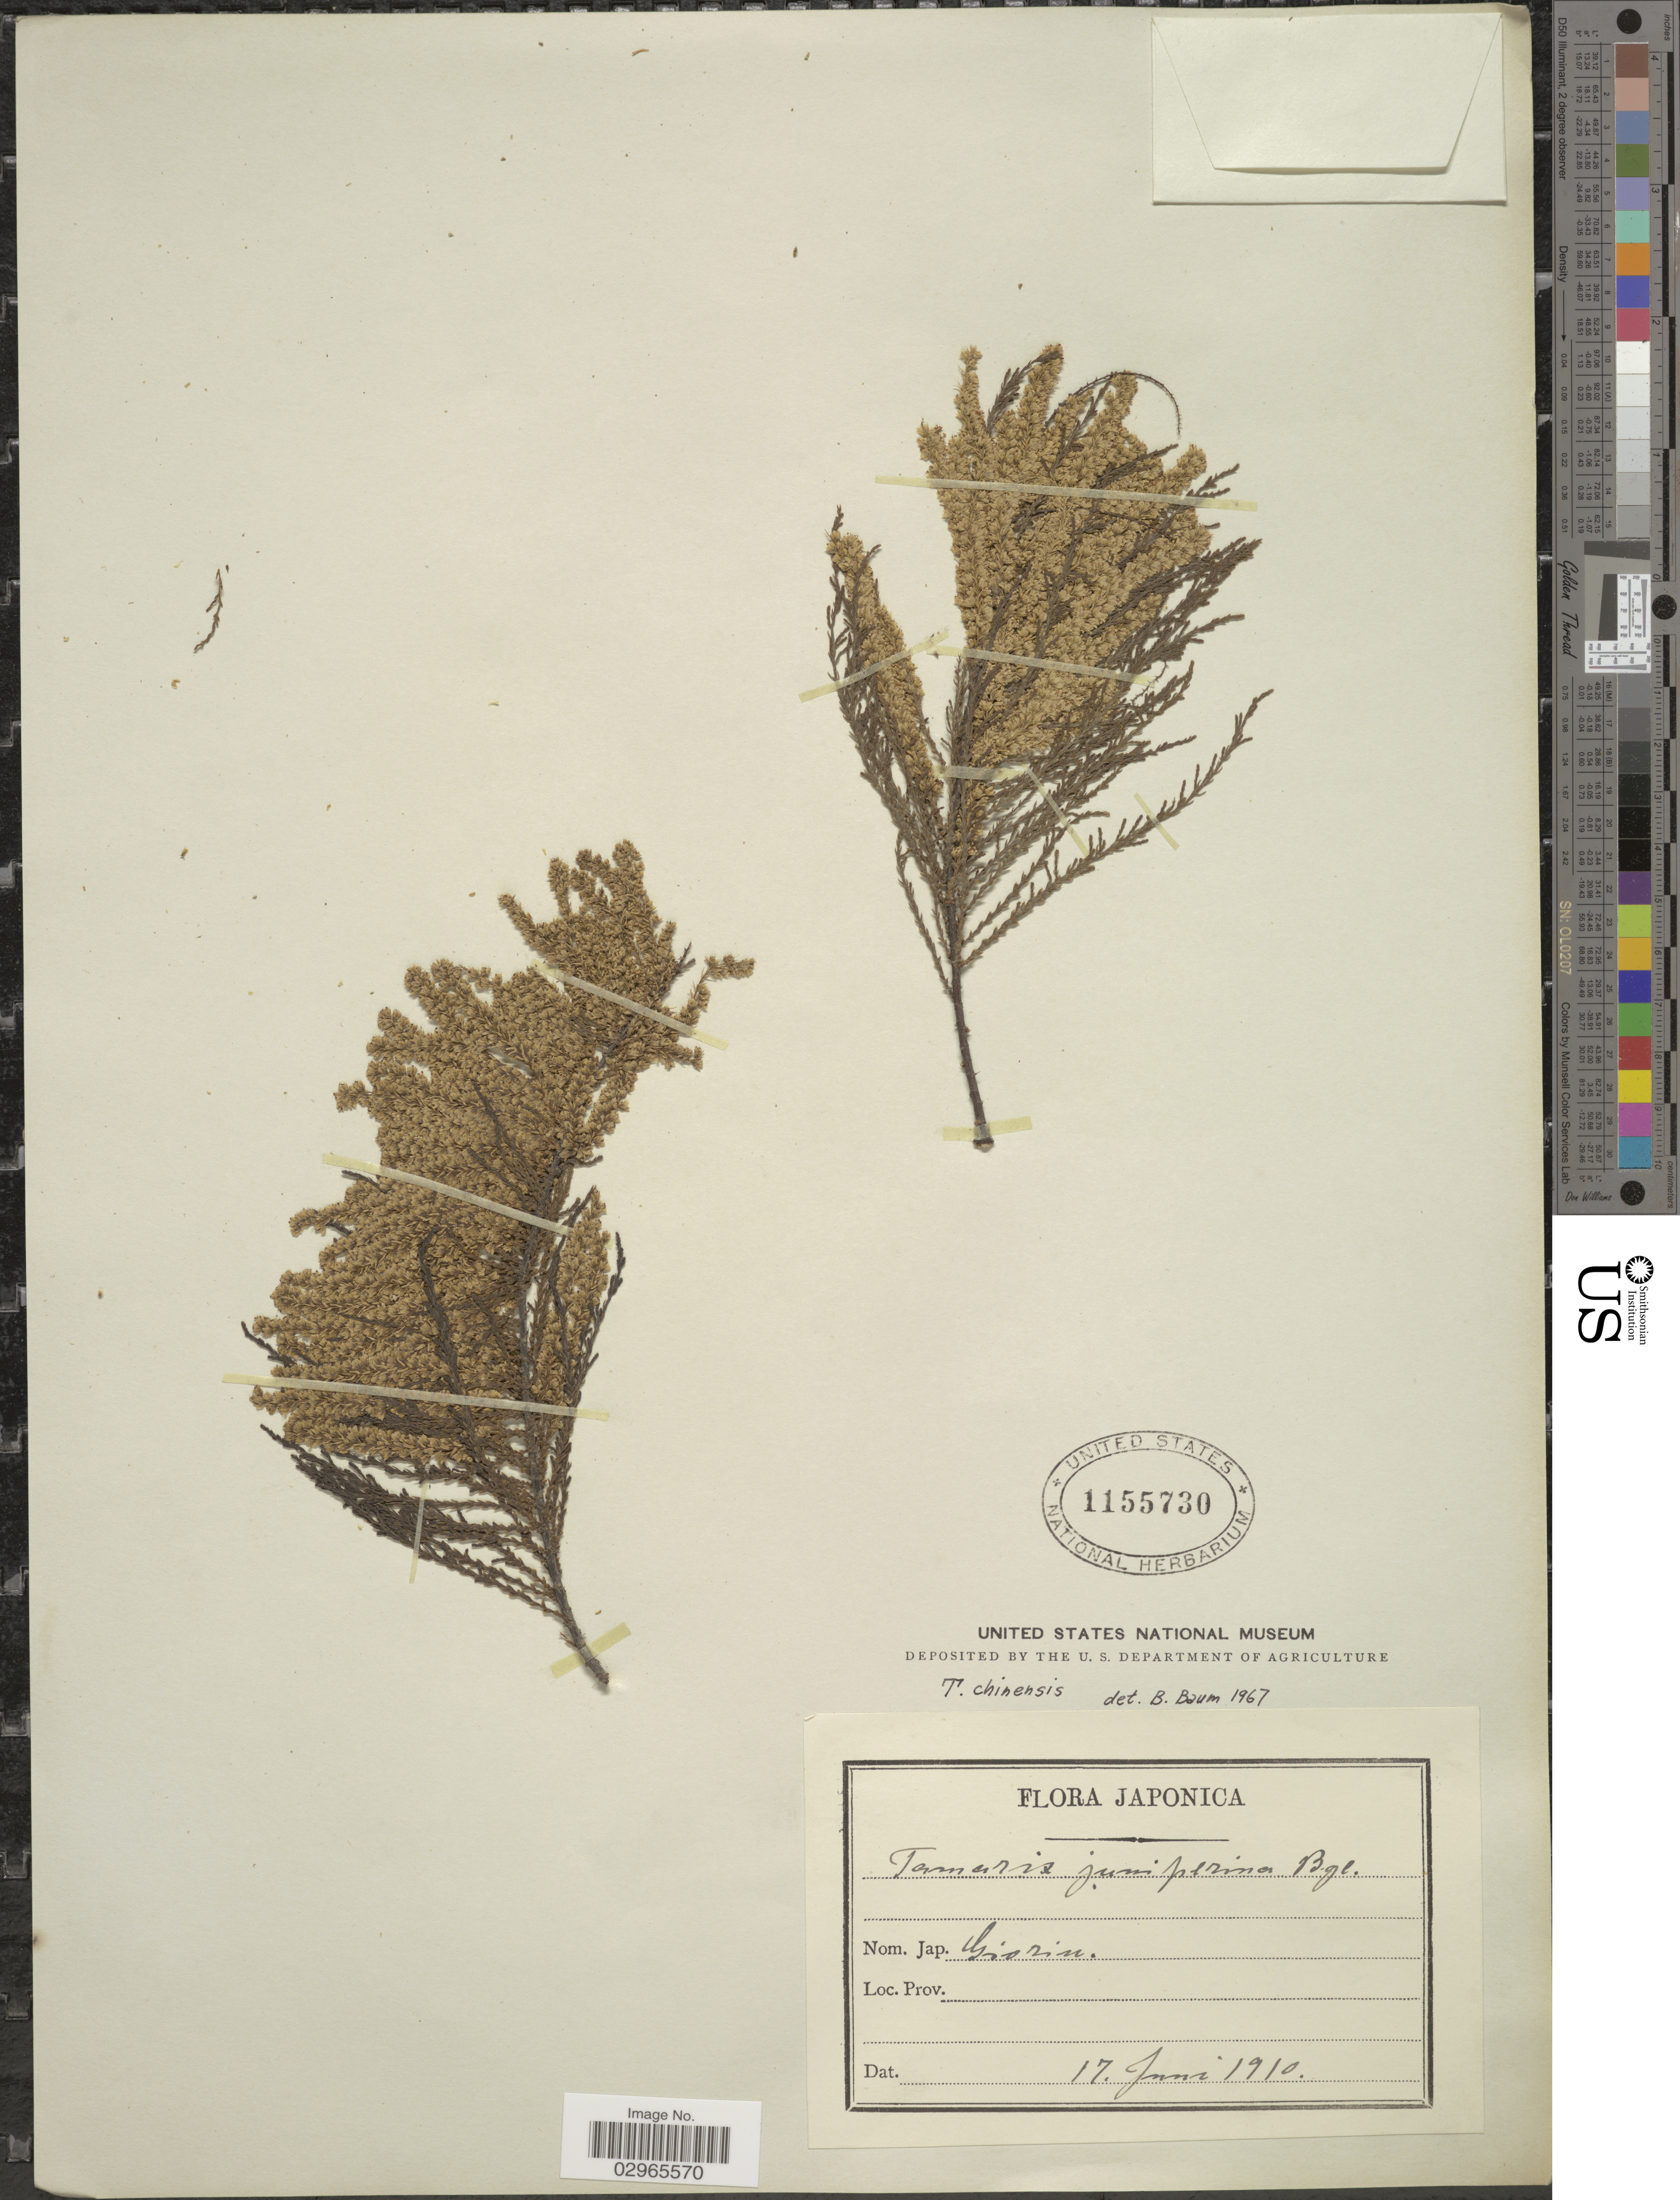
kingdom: Plantae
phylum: Tracheophyta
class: Magnoliopsida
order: Caryophyllales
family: Tamaricaceae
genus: Tamarix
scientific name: Tamarix chinensis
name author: Lour.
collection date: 1910-06-17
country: Japan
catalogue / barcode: US 1155730